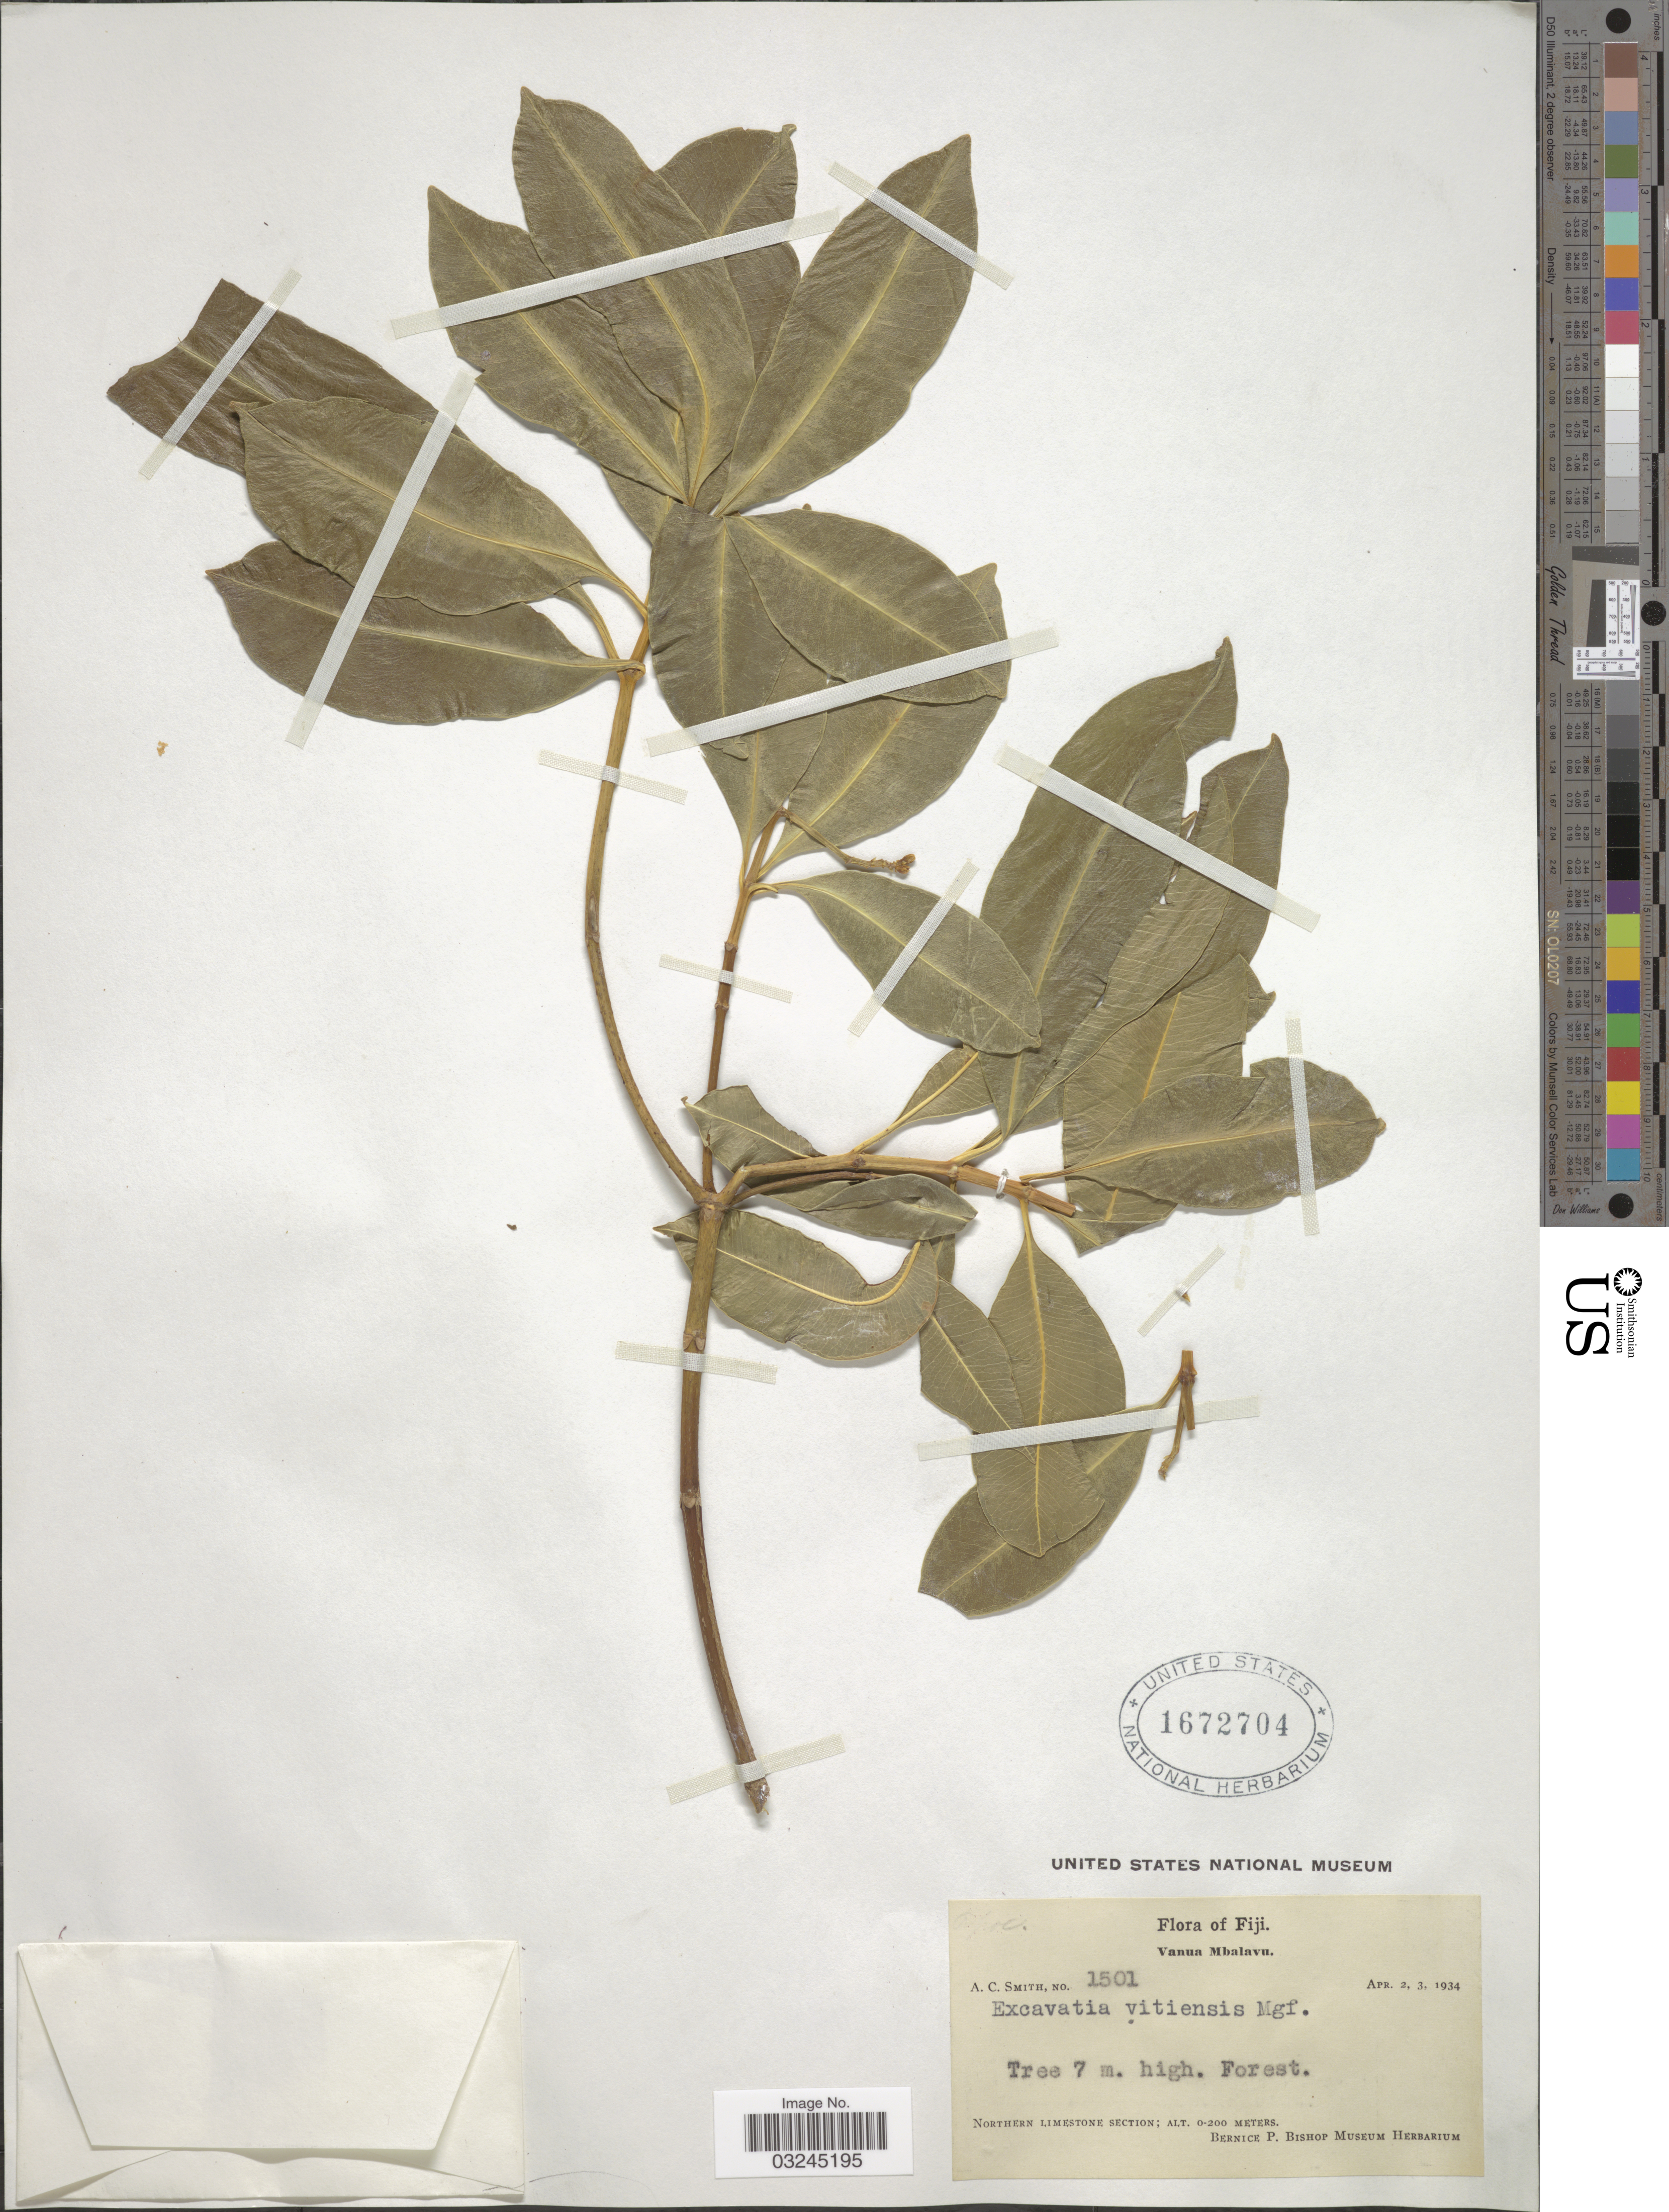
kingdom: Plantae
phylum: Tracheophyta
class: Magnoliopsida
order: Gentianales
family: Apocynaceae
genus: Ochrosia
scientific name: Ochrosia vitiensis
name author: (Markgr.) Pichon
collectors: A. C. Smith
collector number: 1501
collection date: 1934-04-02/1934-04-03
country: Fiji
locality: Vanua Mbalavu. Northern limestone section.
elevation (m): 0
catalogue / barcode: US 1672704